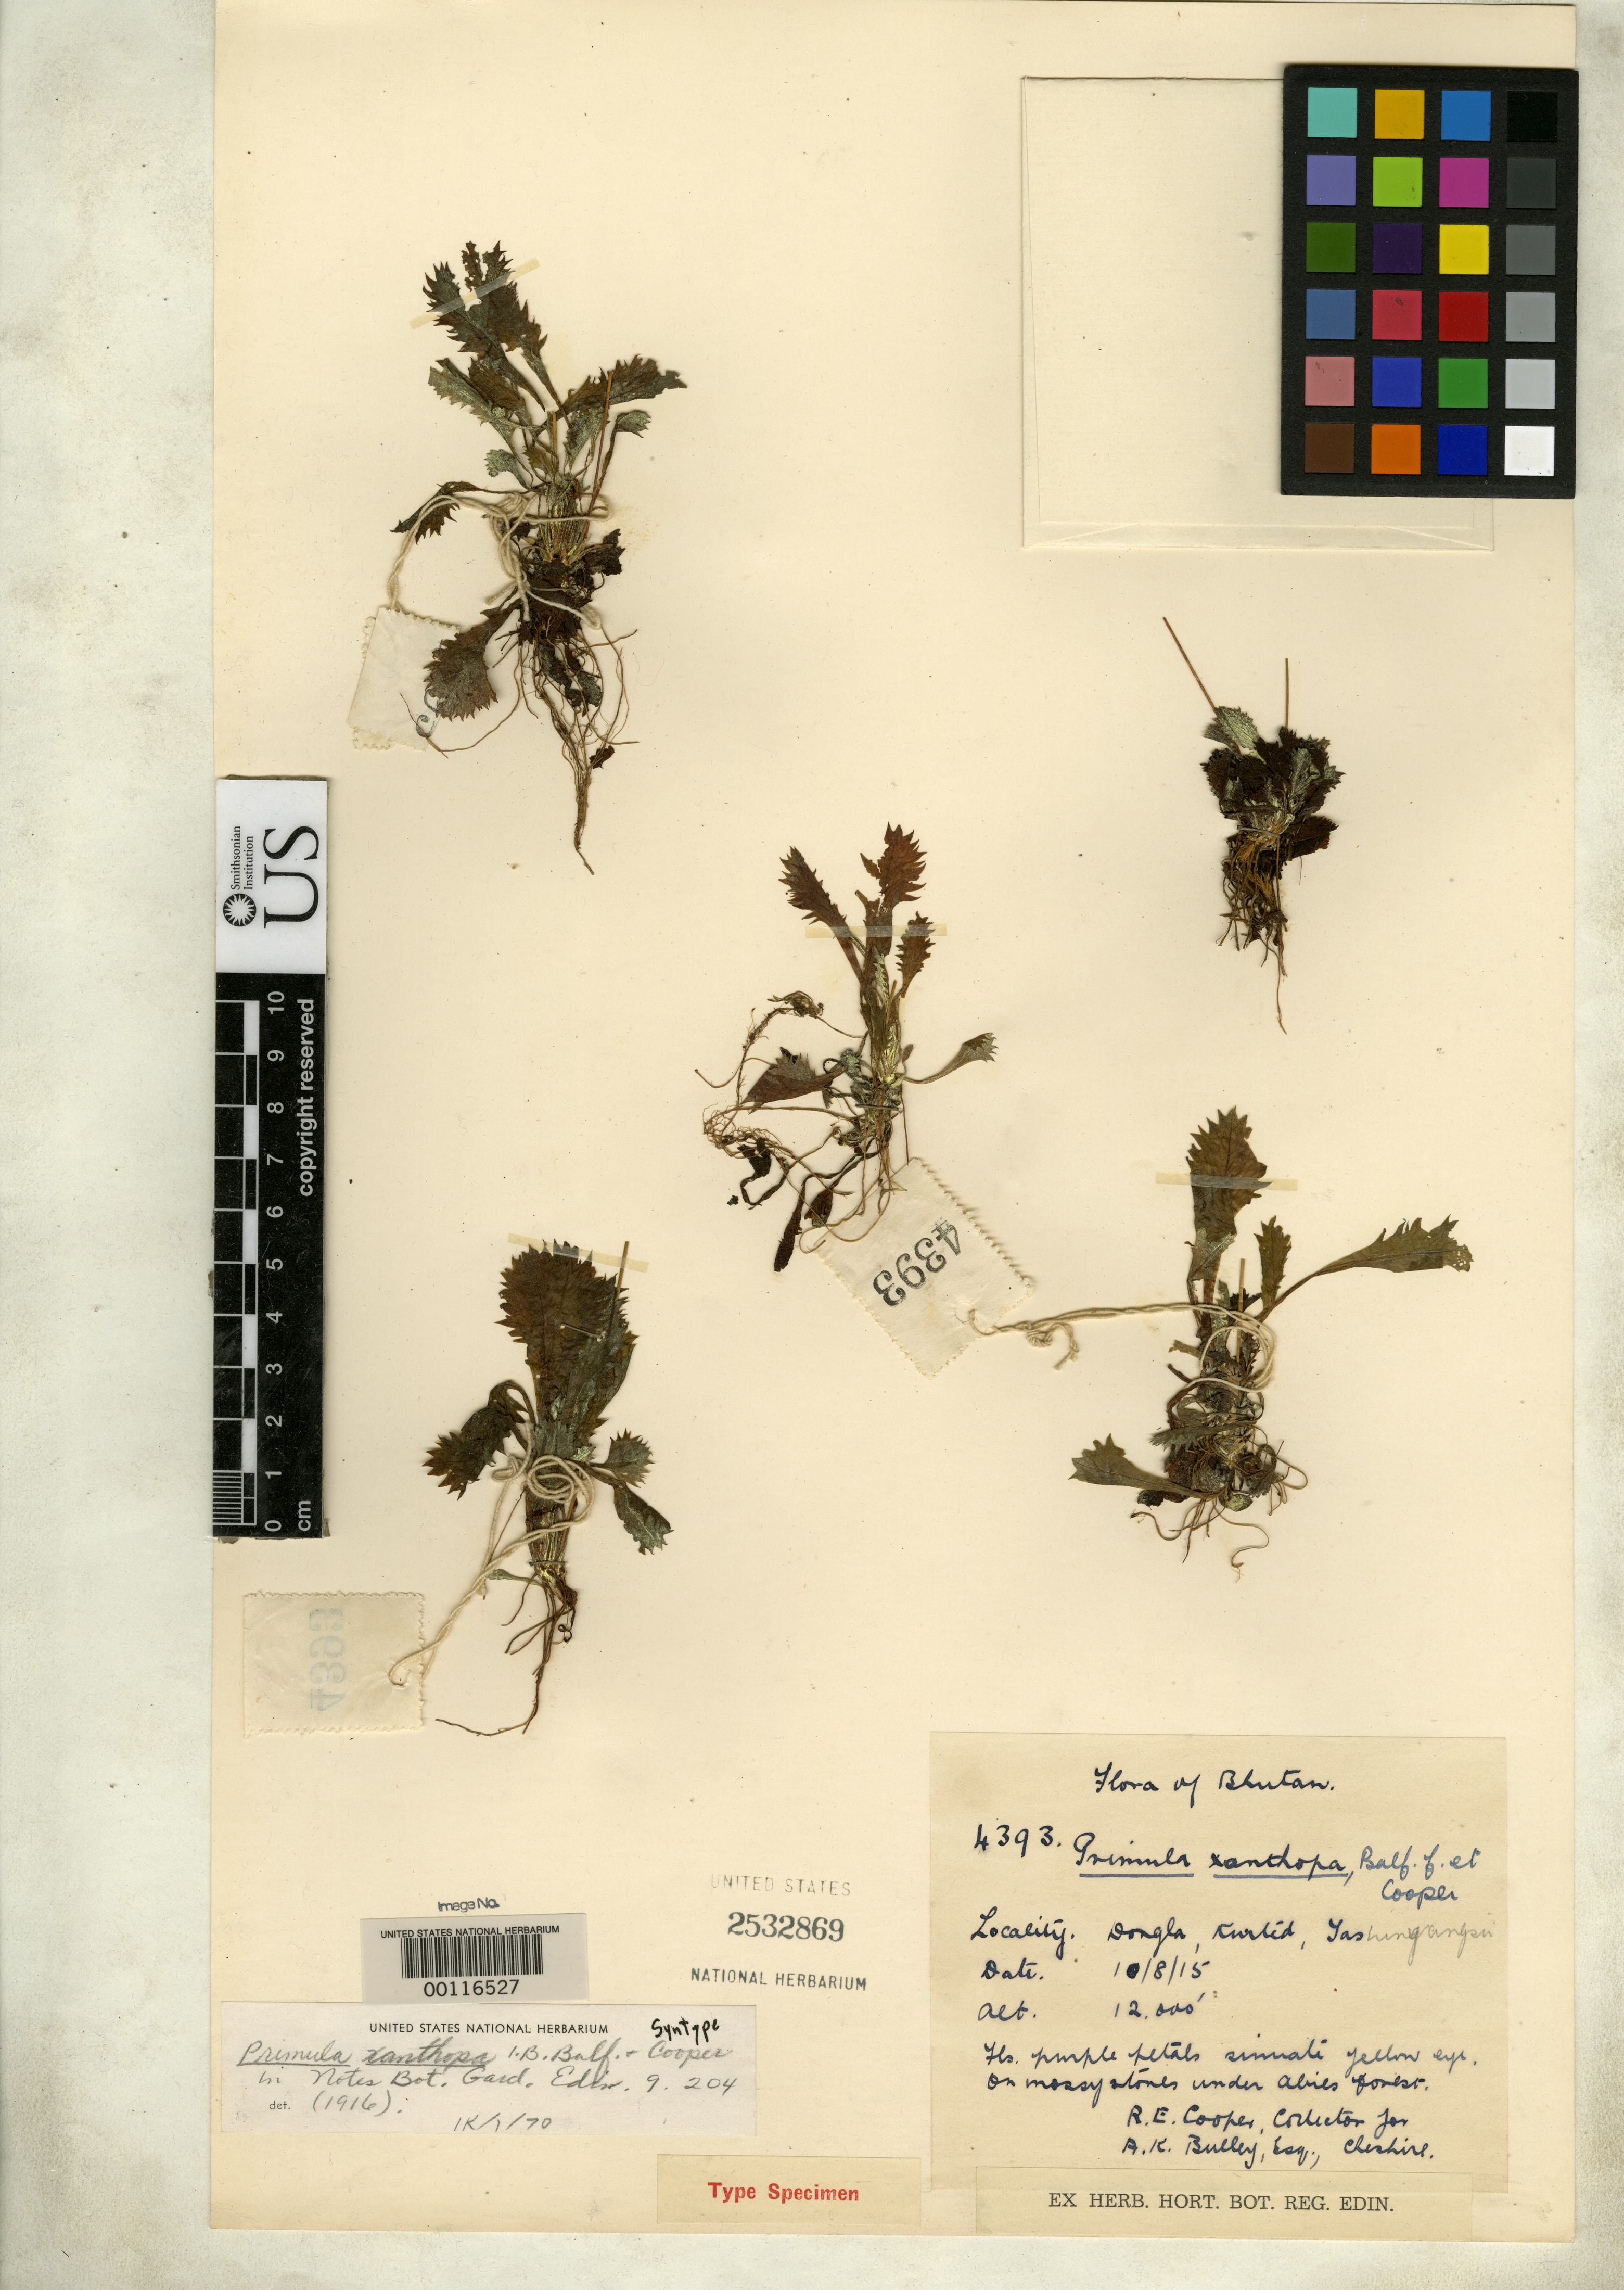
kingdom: Plantae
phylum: Tracheophyta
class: Magnoliopsida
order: Ericales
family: Primulaceae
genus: Primula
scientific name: Primula xanthopa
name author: Balf. f. & R.E. Cooper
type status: Syntype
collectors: R. E. Cooper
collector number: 4393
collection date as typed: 10 Aug 1915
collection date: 1915-08-10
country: Bhutan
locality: Dong La (pass).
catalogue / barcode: US 2532869